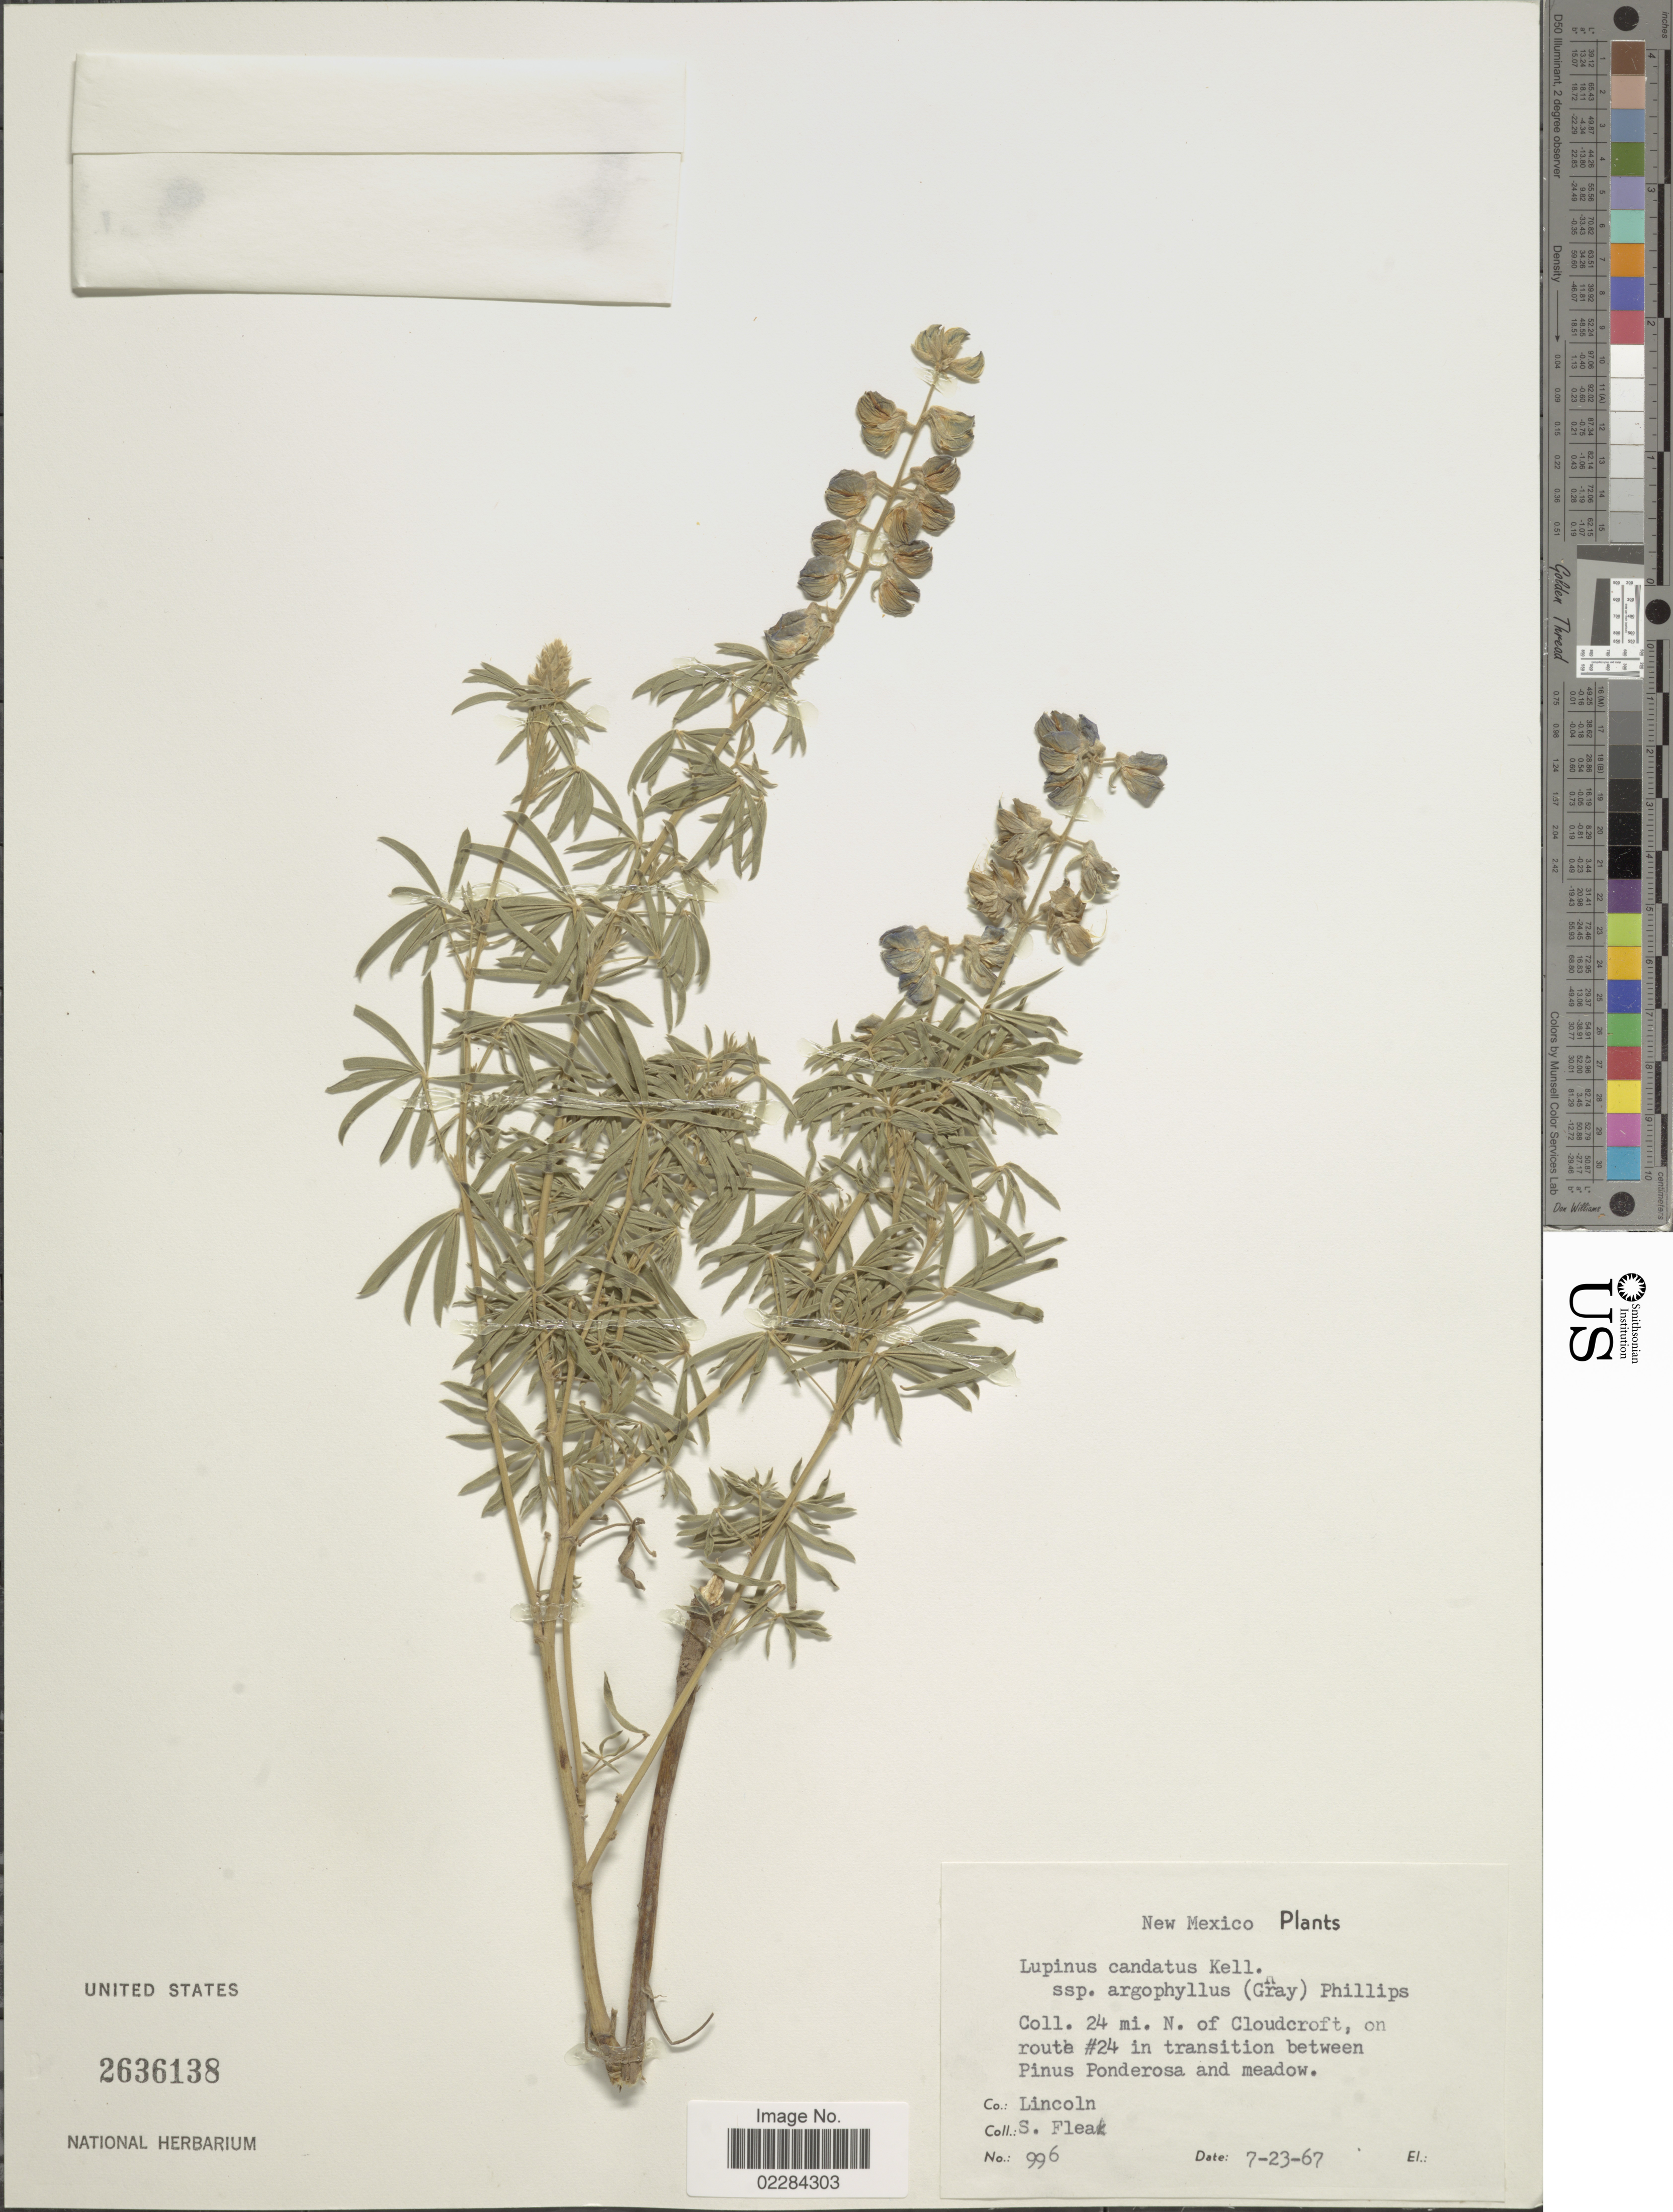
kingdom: Plantae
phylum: Tracheophyta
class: Magnoliopsida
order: Fabales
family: Fabaceae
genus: Lupinus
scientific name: Lupinus caudatus var. argophyllus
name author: (A. Gray) S.L. Welsh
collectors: L. Fleak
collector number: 996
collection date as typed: Transcribed d/m/y: 23/7/67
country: United States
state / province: New Mexico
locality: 24 mi. N. of Cloudcroft, on route #24 in transition between Pinus Ponderosa and meadow.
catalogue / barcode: US 2636138